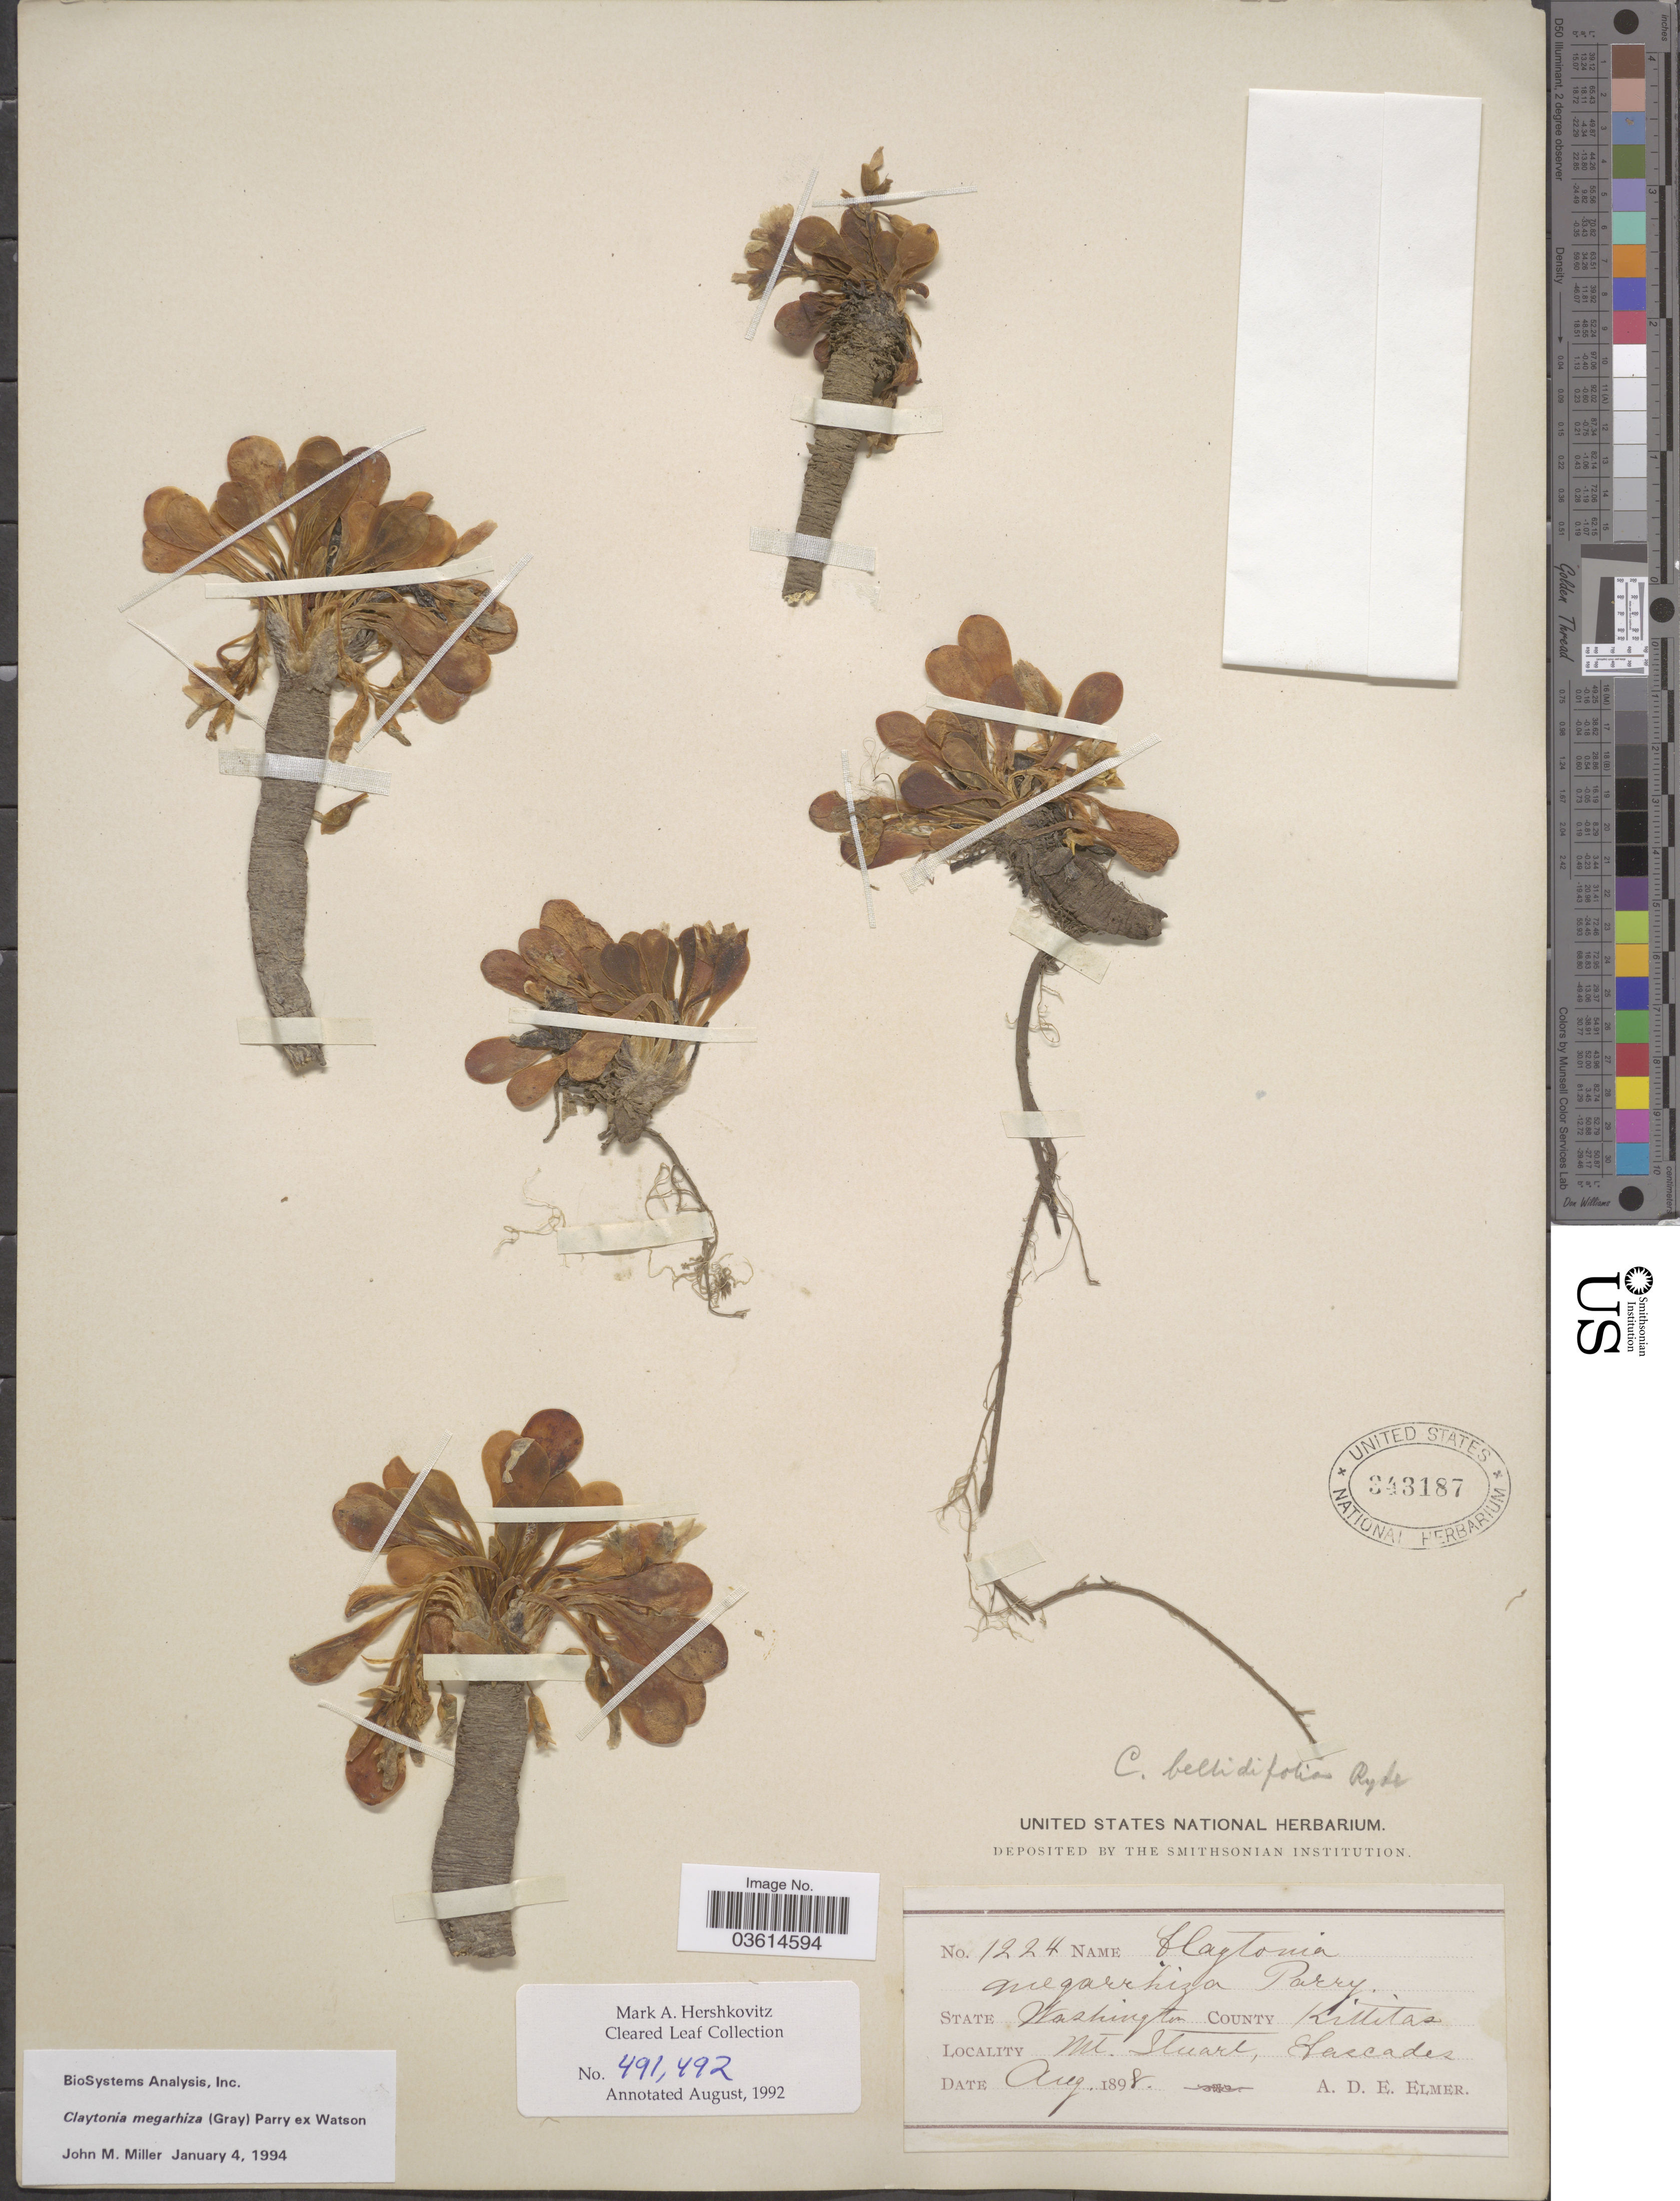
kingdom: Plantae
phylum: Tracheophyta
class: Magnoliopsida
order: Caryophyllales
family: Montiaceae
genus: Claytonia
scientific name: Claytonia megarhiza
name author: (A. Gray) Parry ex S. Watson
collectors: A. D. E. Elmer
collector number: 1224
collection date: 1898-08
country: United States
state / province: Washington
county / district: Kittitas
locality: County Kittitas. Mt. Stuart, E Cascades.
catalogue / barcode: US 343187